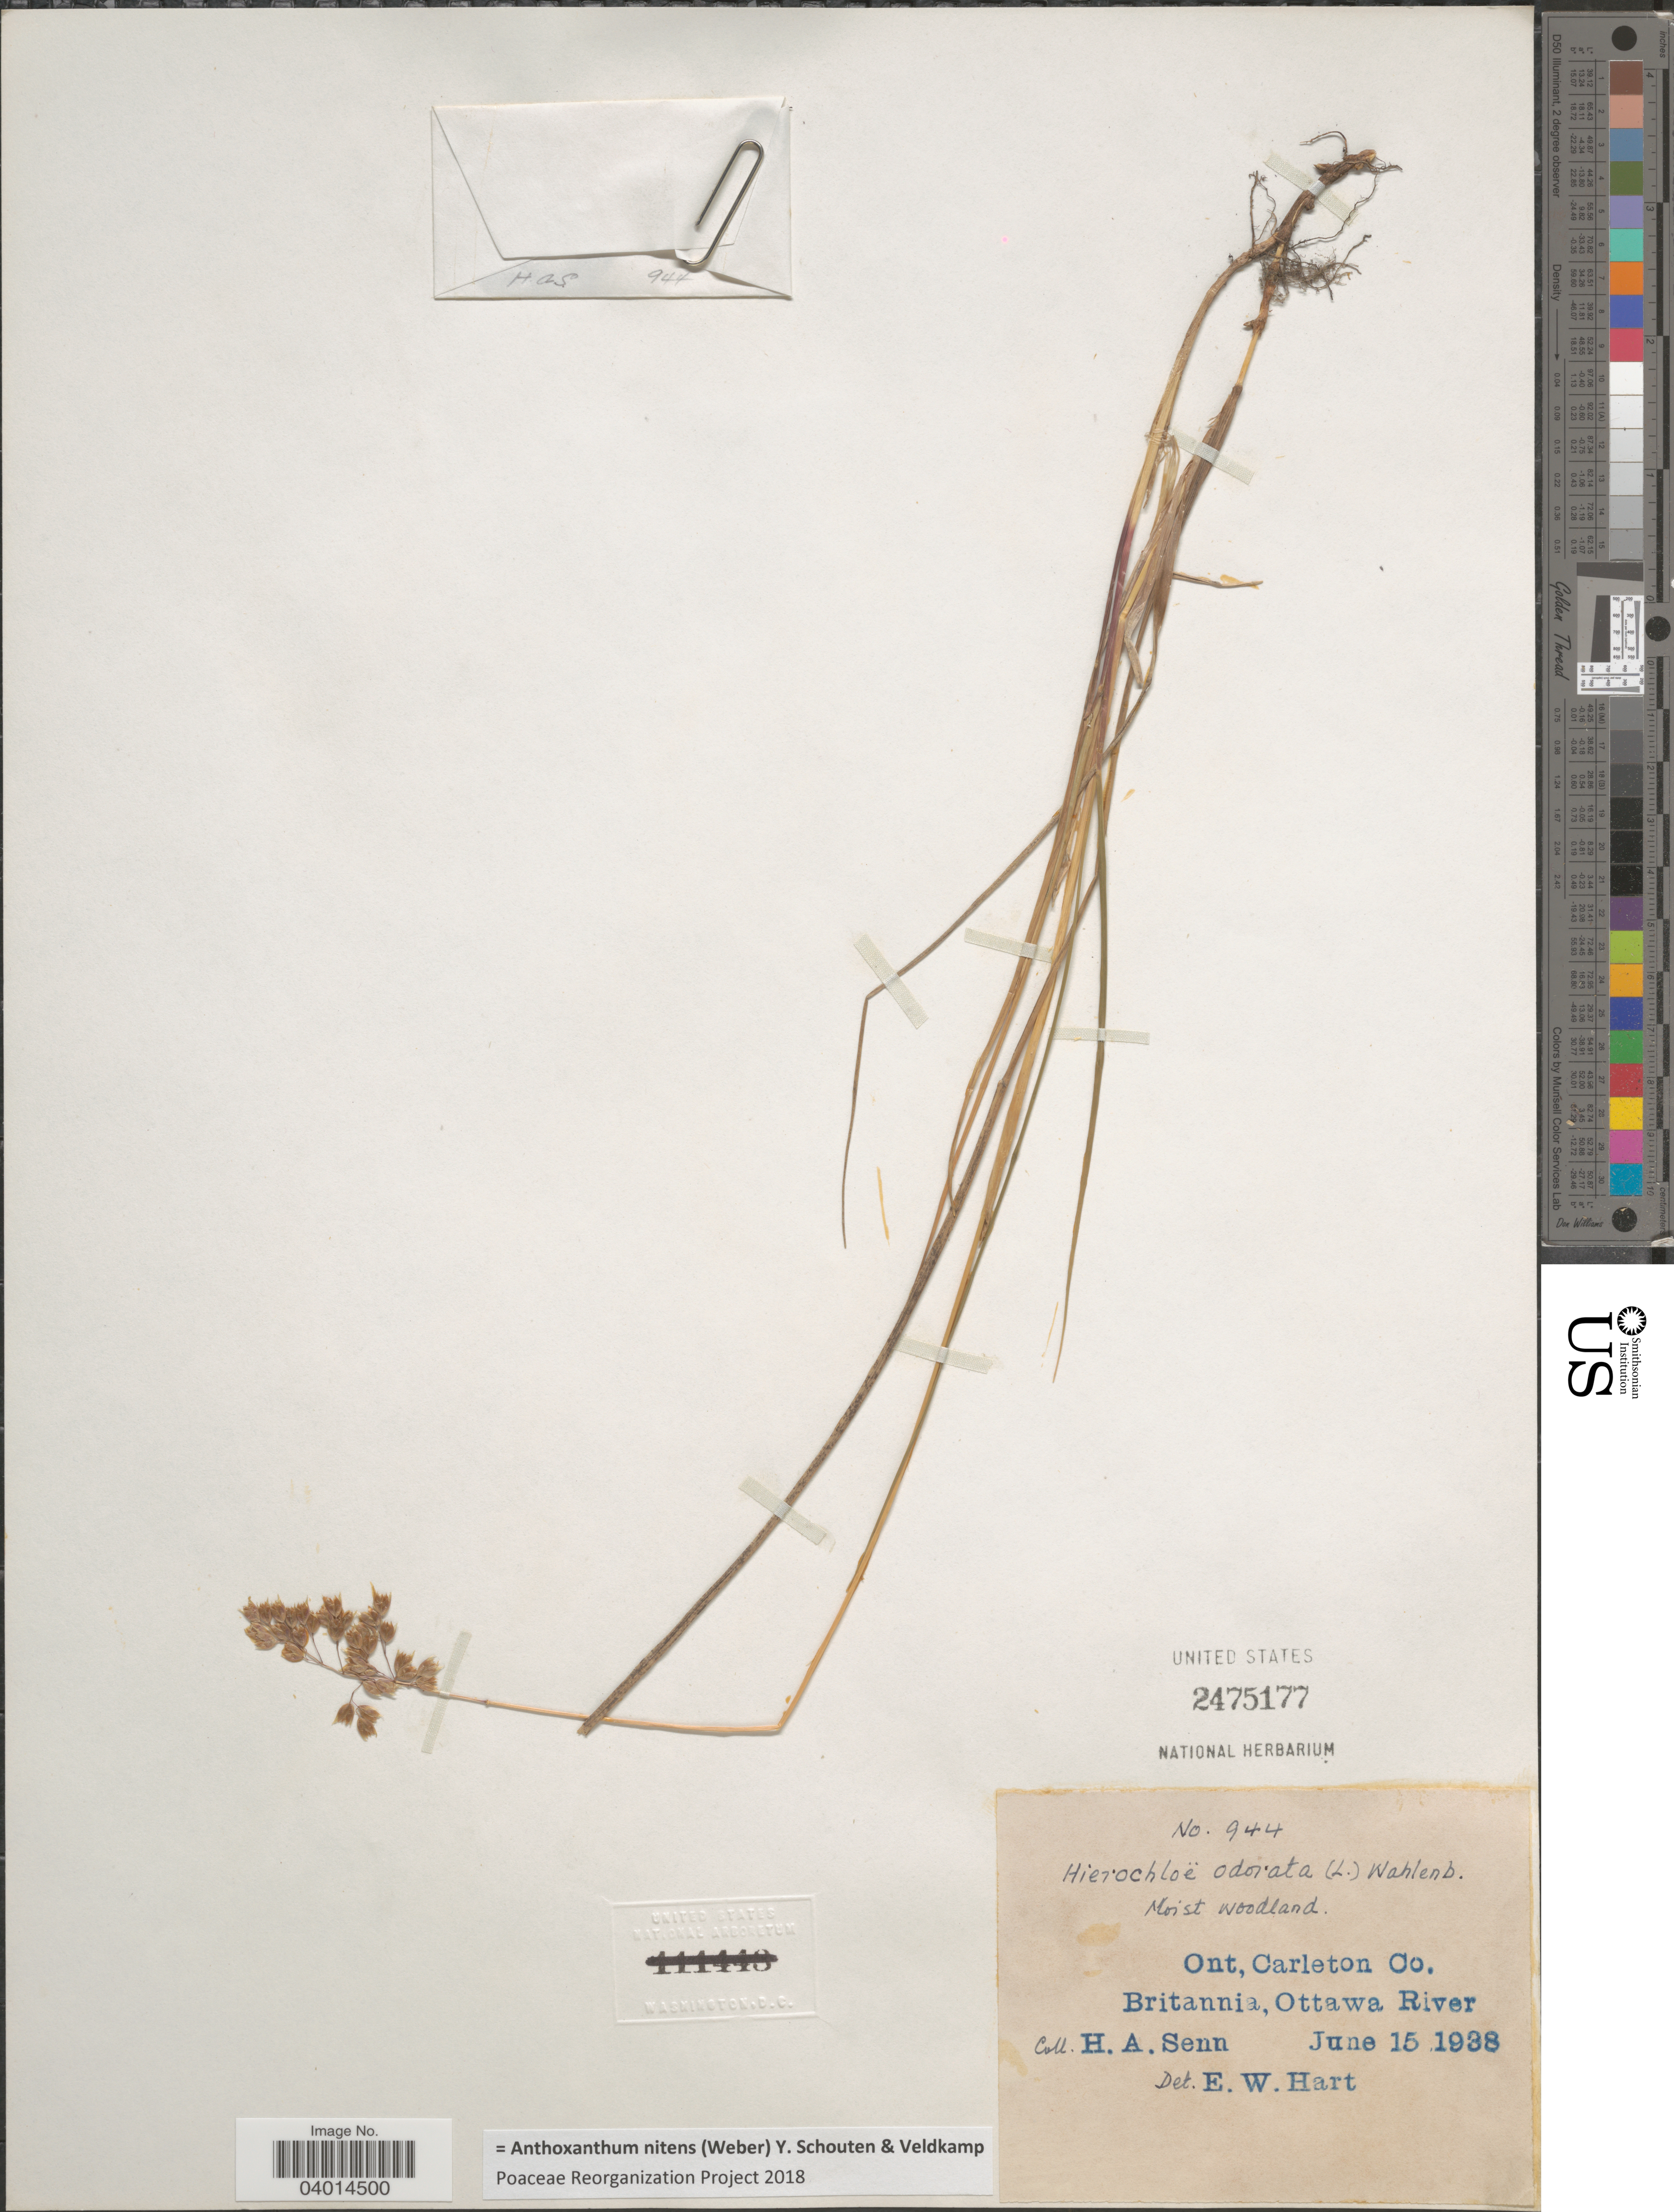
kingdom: Plantae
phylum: Tracheophyta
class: Liliopsida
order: Poales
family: Poaceae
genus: Anthoxanthum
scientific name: Anthoxanthum nitens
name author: (G.H. Weber) R.T.A. Schouten & Veldkamp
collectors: H. Senn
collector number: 944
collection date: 1938-06-15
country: Canada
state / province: Ontario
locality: Carleton Co. Britannia, Ottawa River.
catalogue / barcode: US 2475177